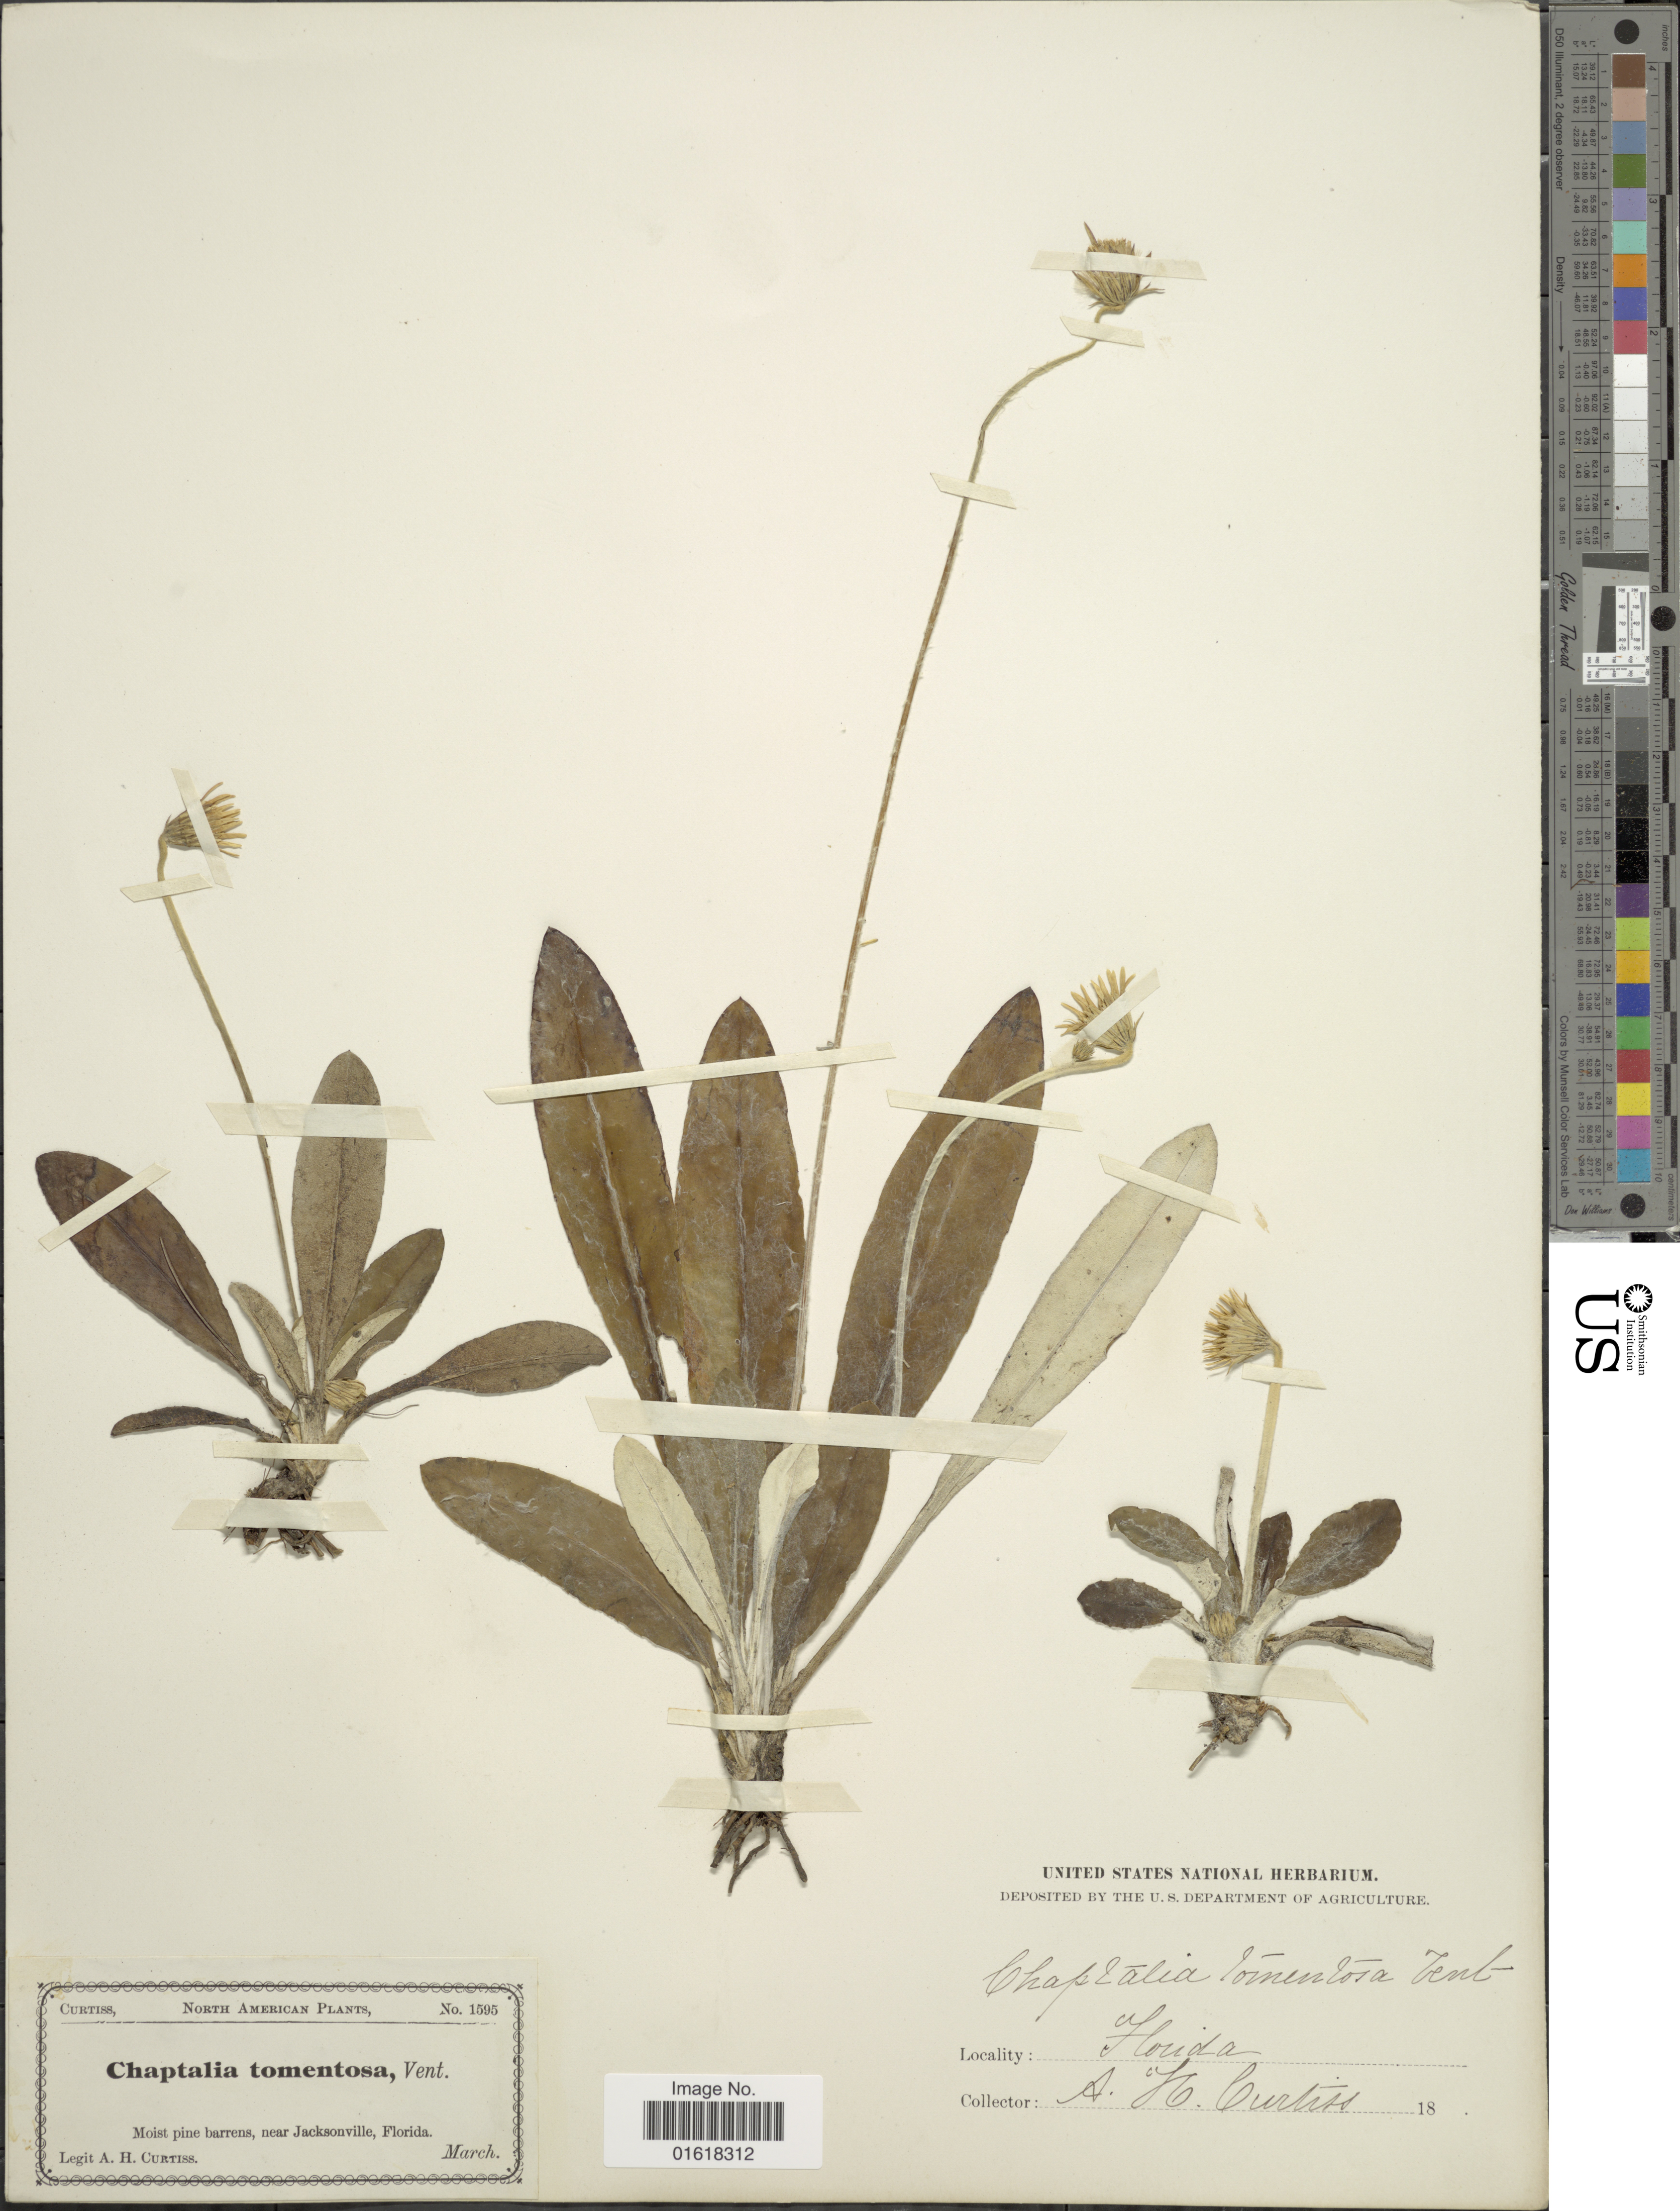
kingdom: Plantae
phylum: Tracheophyta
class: Magnoliopsida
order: Asterales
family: Asteraceae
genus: Chaptalia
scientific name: Chaptalia tomentosa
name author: Vent.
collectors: A. H. Curtiss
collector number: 1595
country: United States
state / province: Florida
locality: Moist pine barrens, near Jacksonville